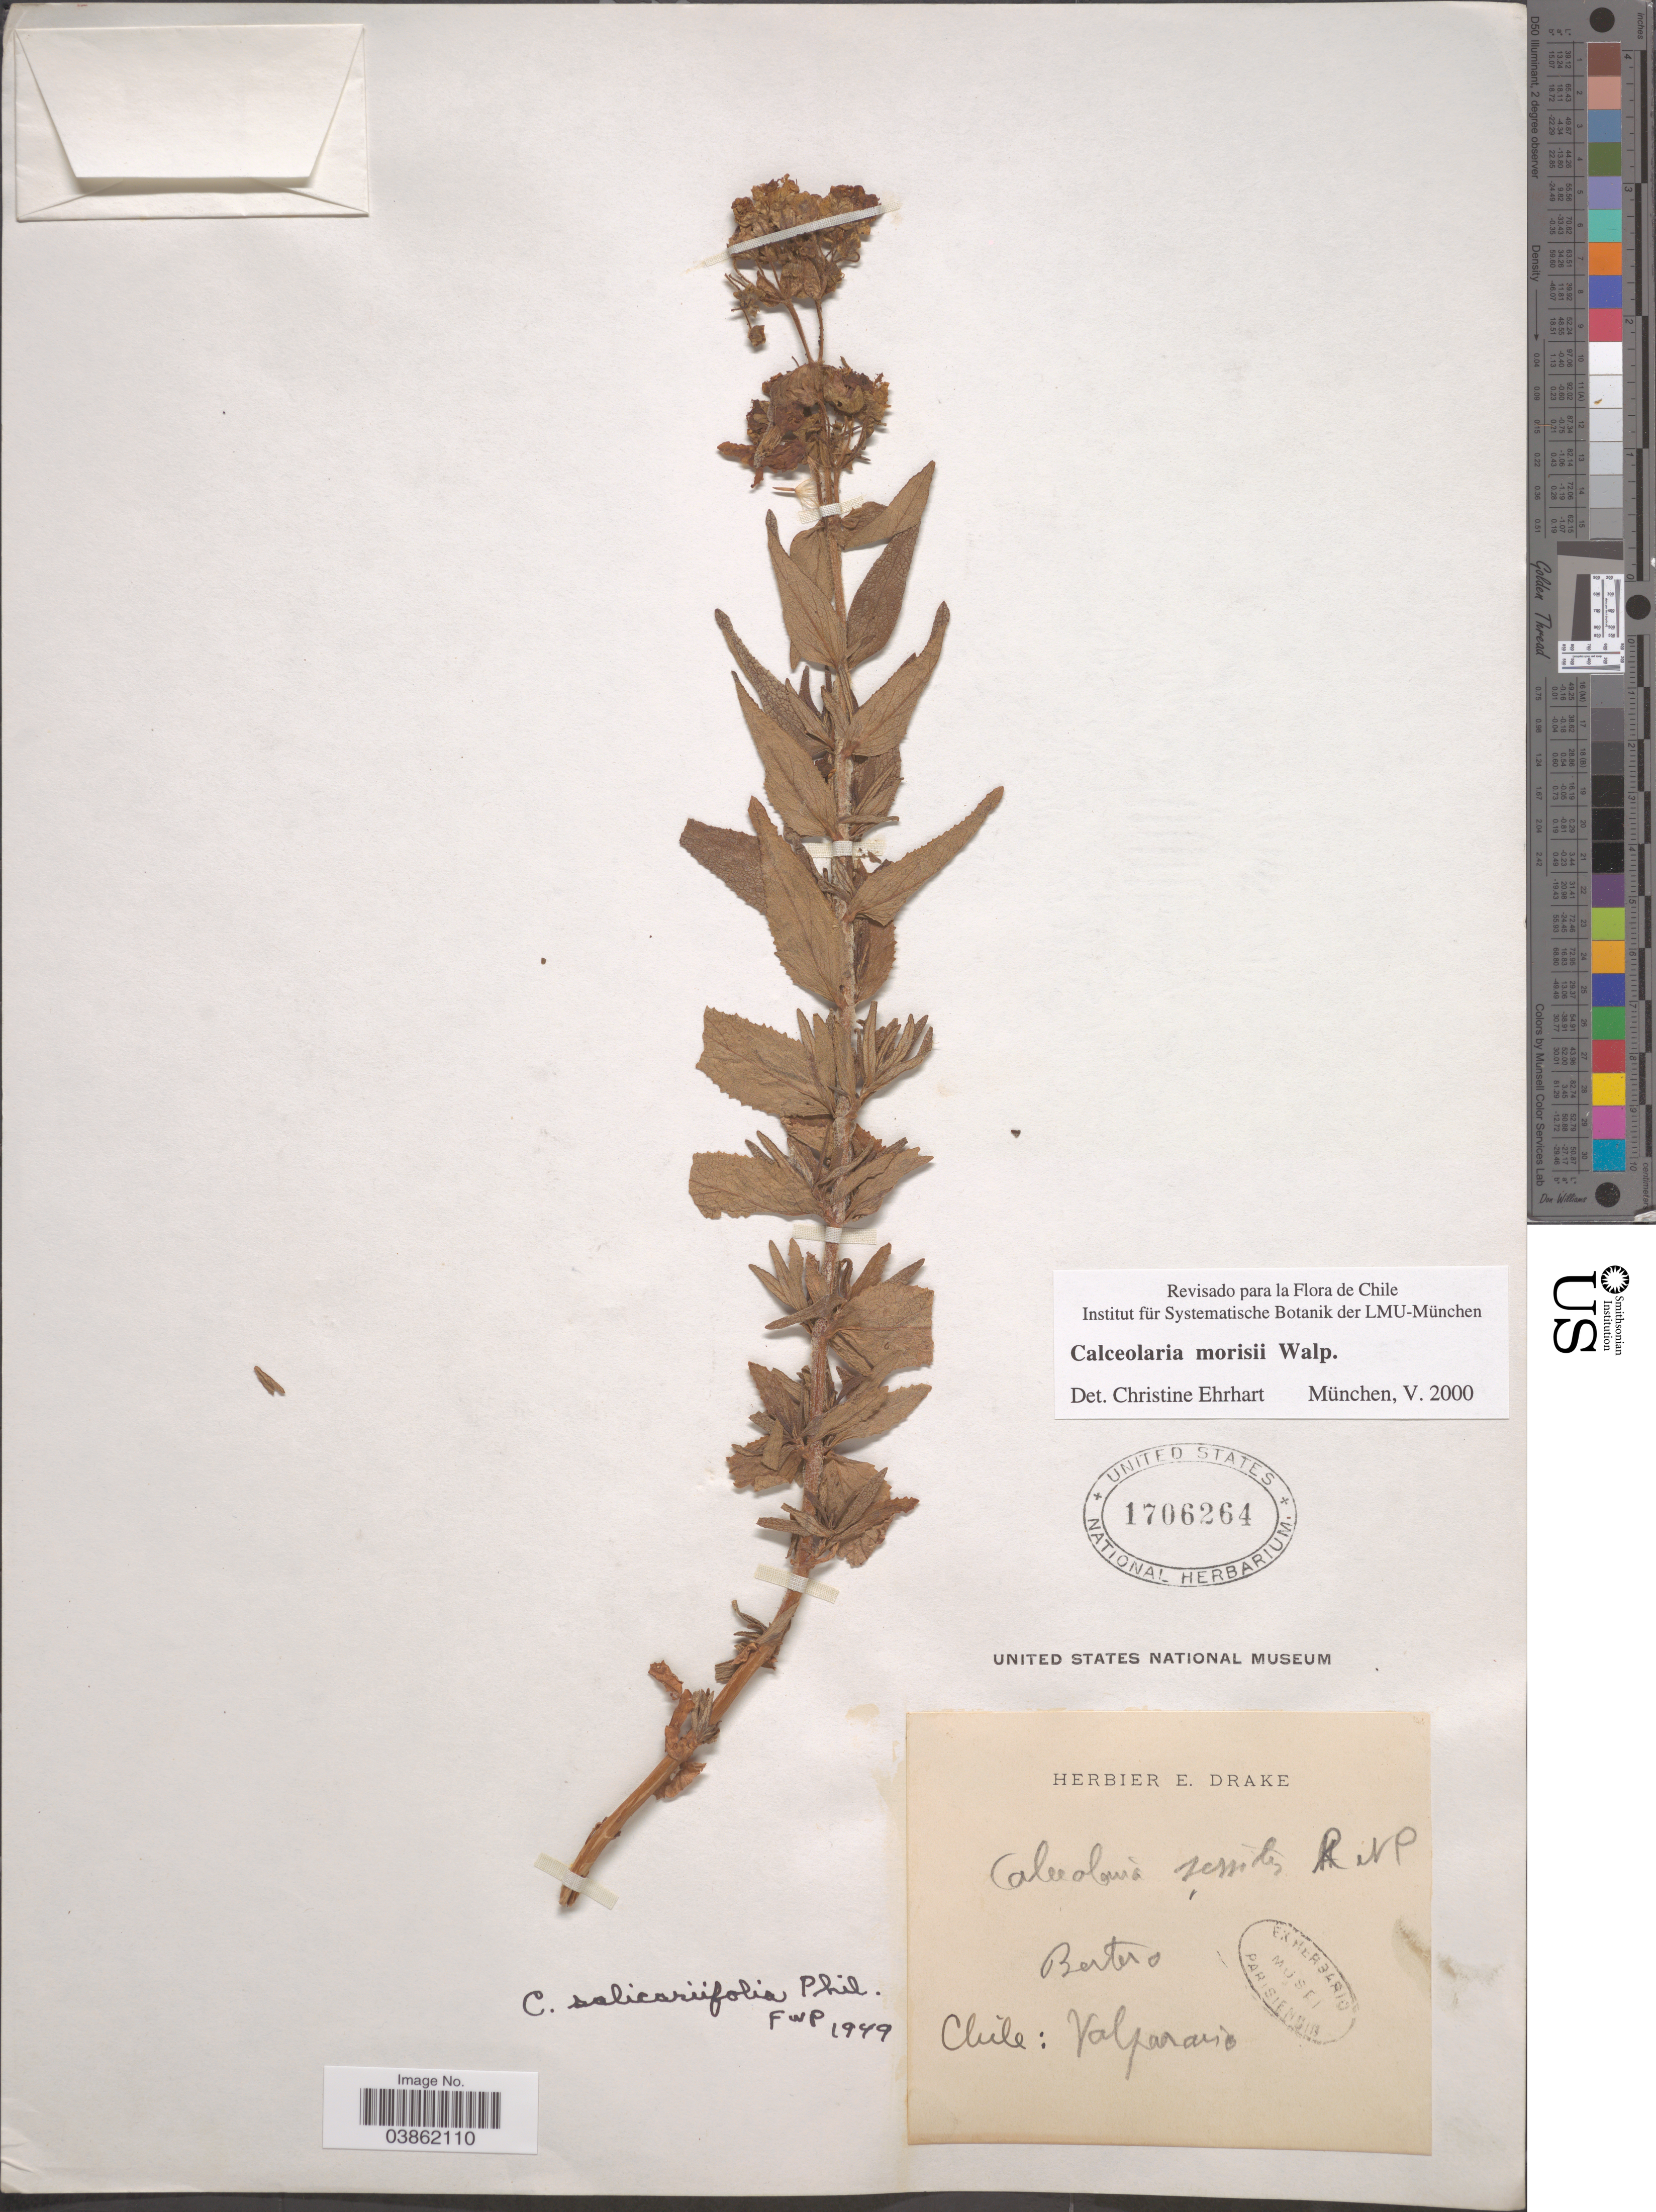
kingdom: Plantae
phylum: Tracheophyta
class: Magnoliopsida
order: Lamiales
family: Calceolariaceae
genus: Calceolaria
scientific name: Calceolaria morisii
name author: Walp.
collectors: Bertero, --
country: Chile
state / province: Valparaíso (V)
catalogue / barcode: US 1706264